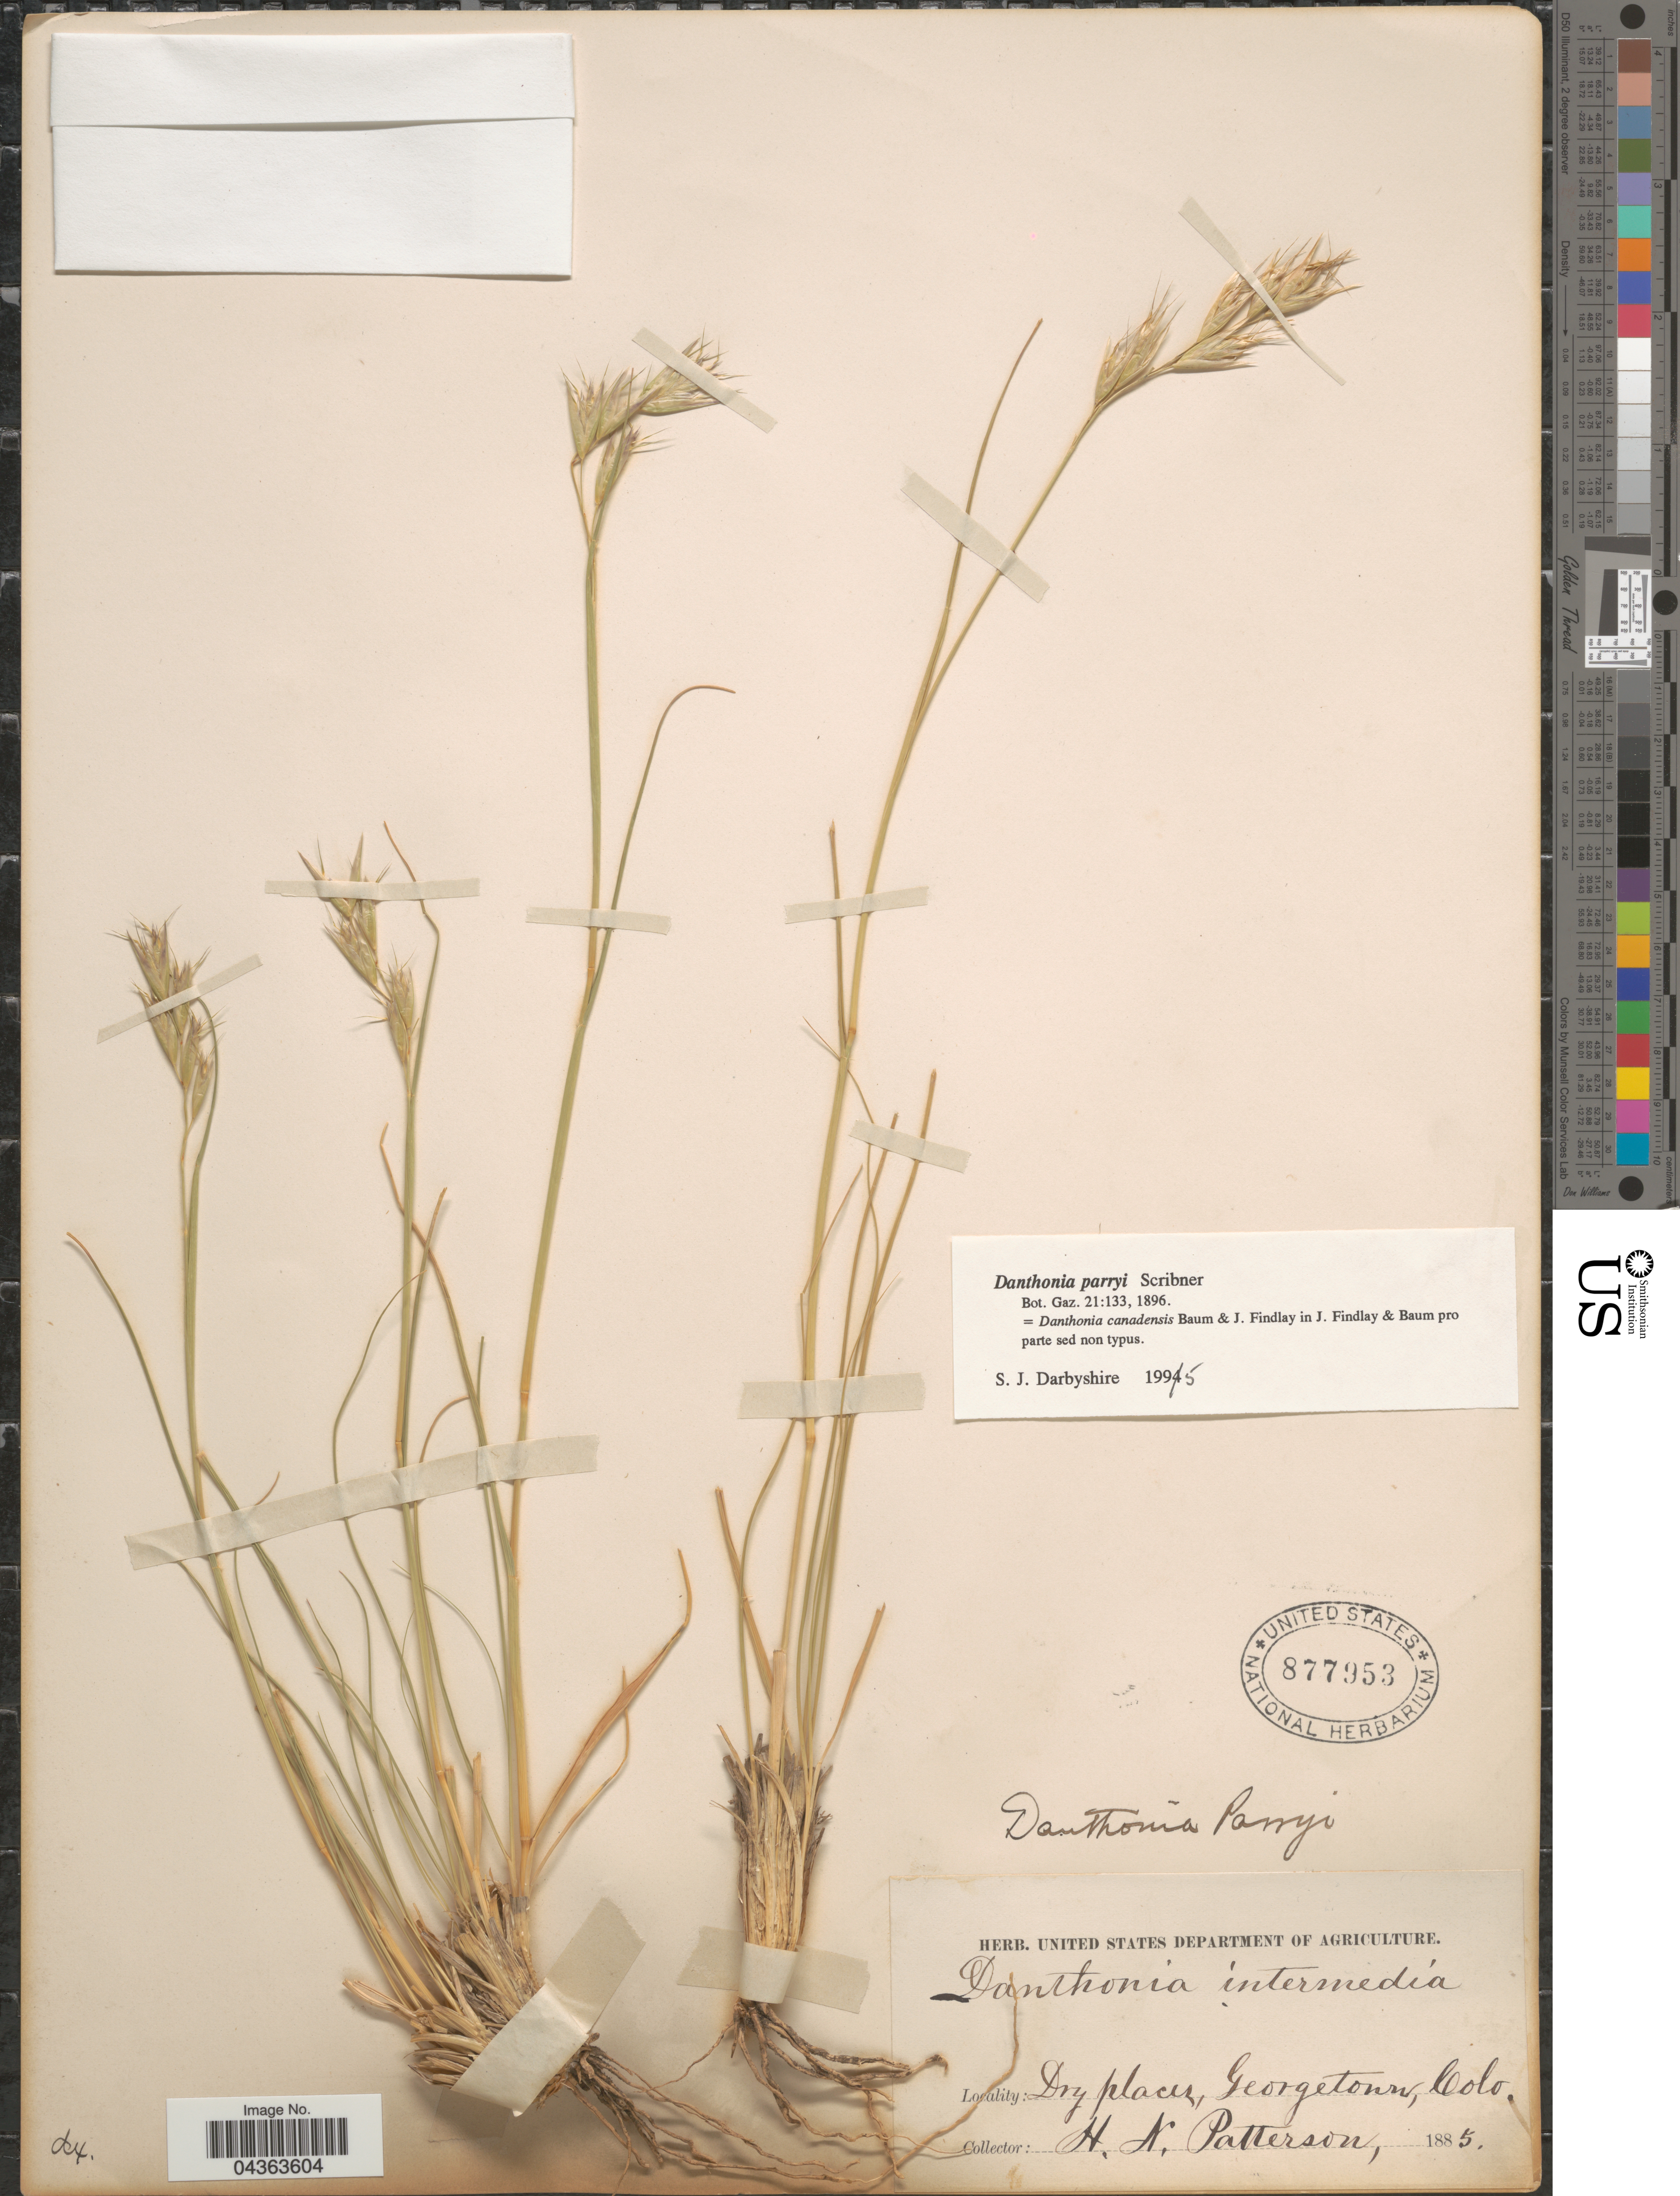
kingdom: Plantae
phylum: Tracheophyta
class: Liliopsida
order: Poales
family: Poaceae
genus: Danthonia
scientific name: Danthonia parryi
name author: Scribn.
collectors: H. N. Patterson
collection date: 1885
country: United States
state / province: Colorado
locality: Dry places, Georgetown.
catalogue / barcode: US 877953